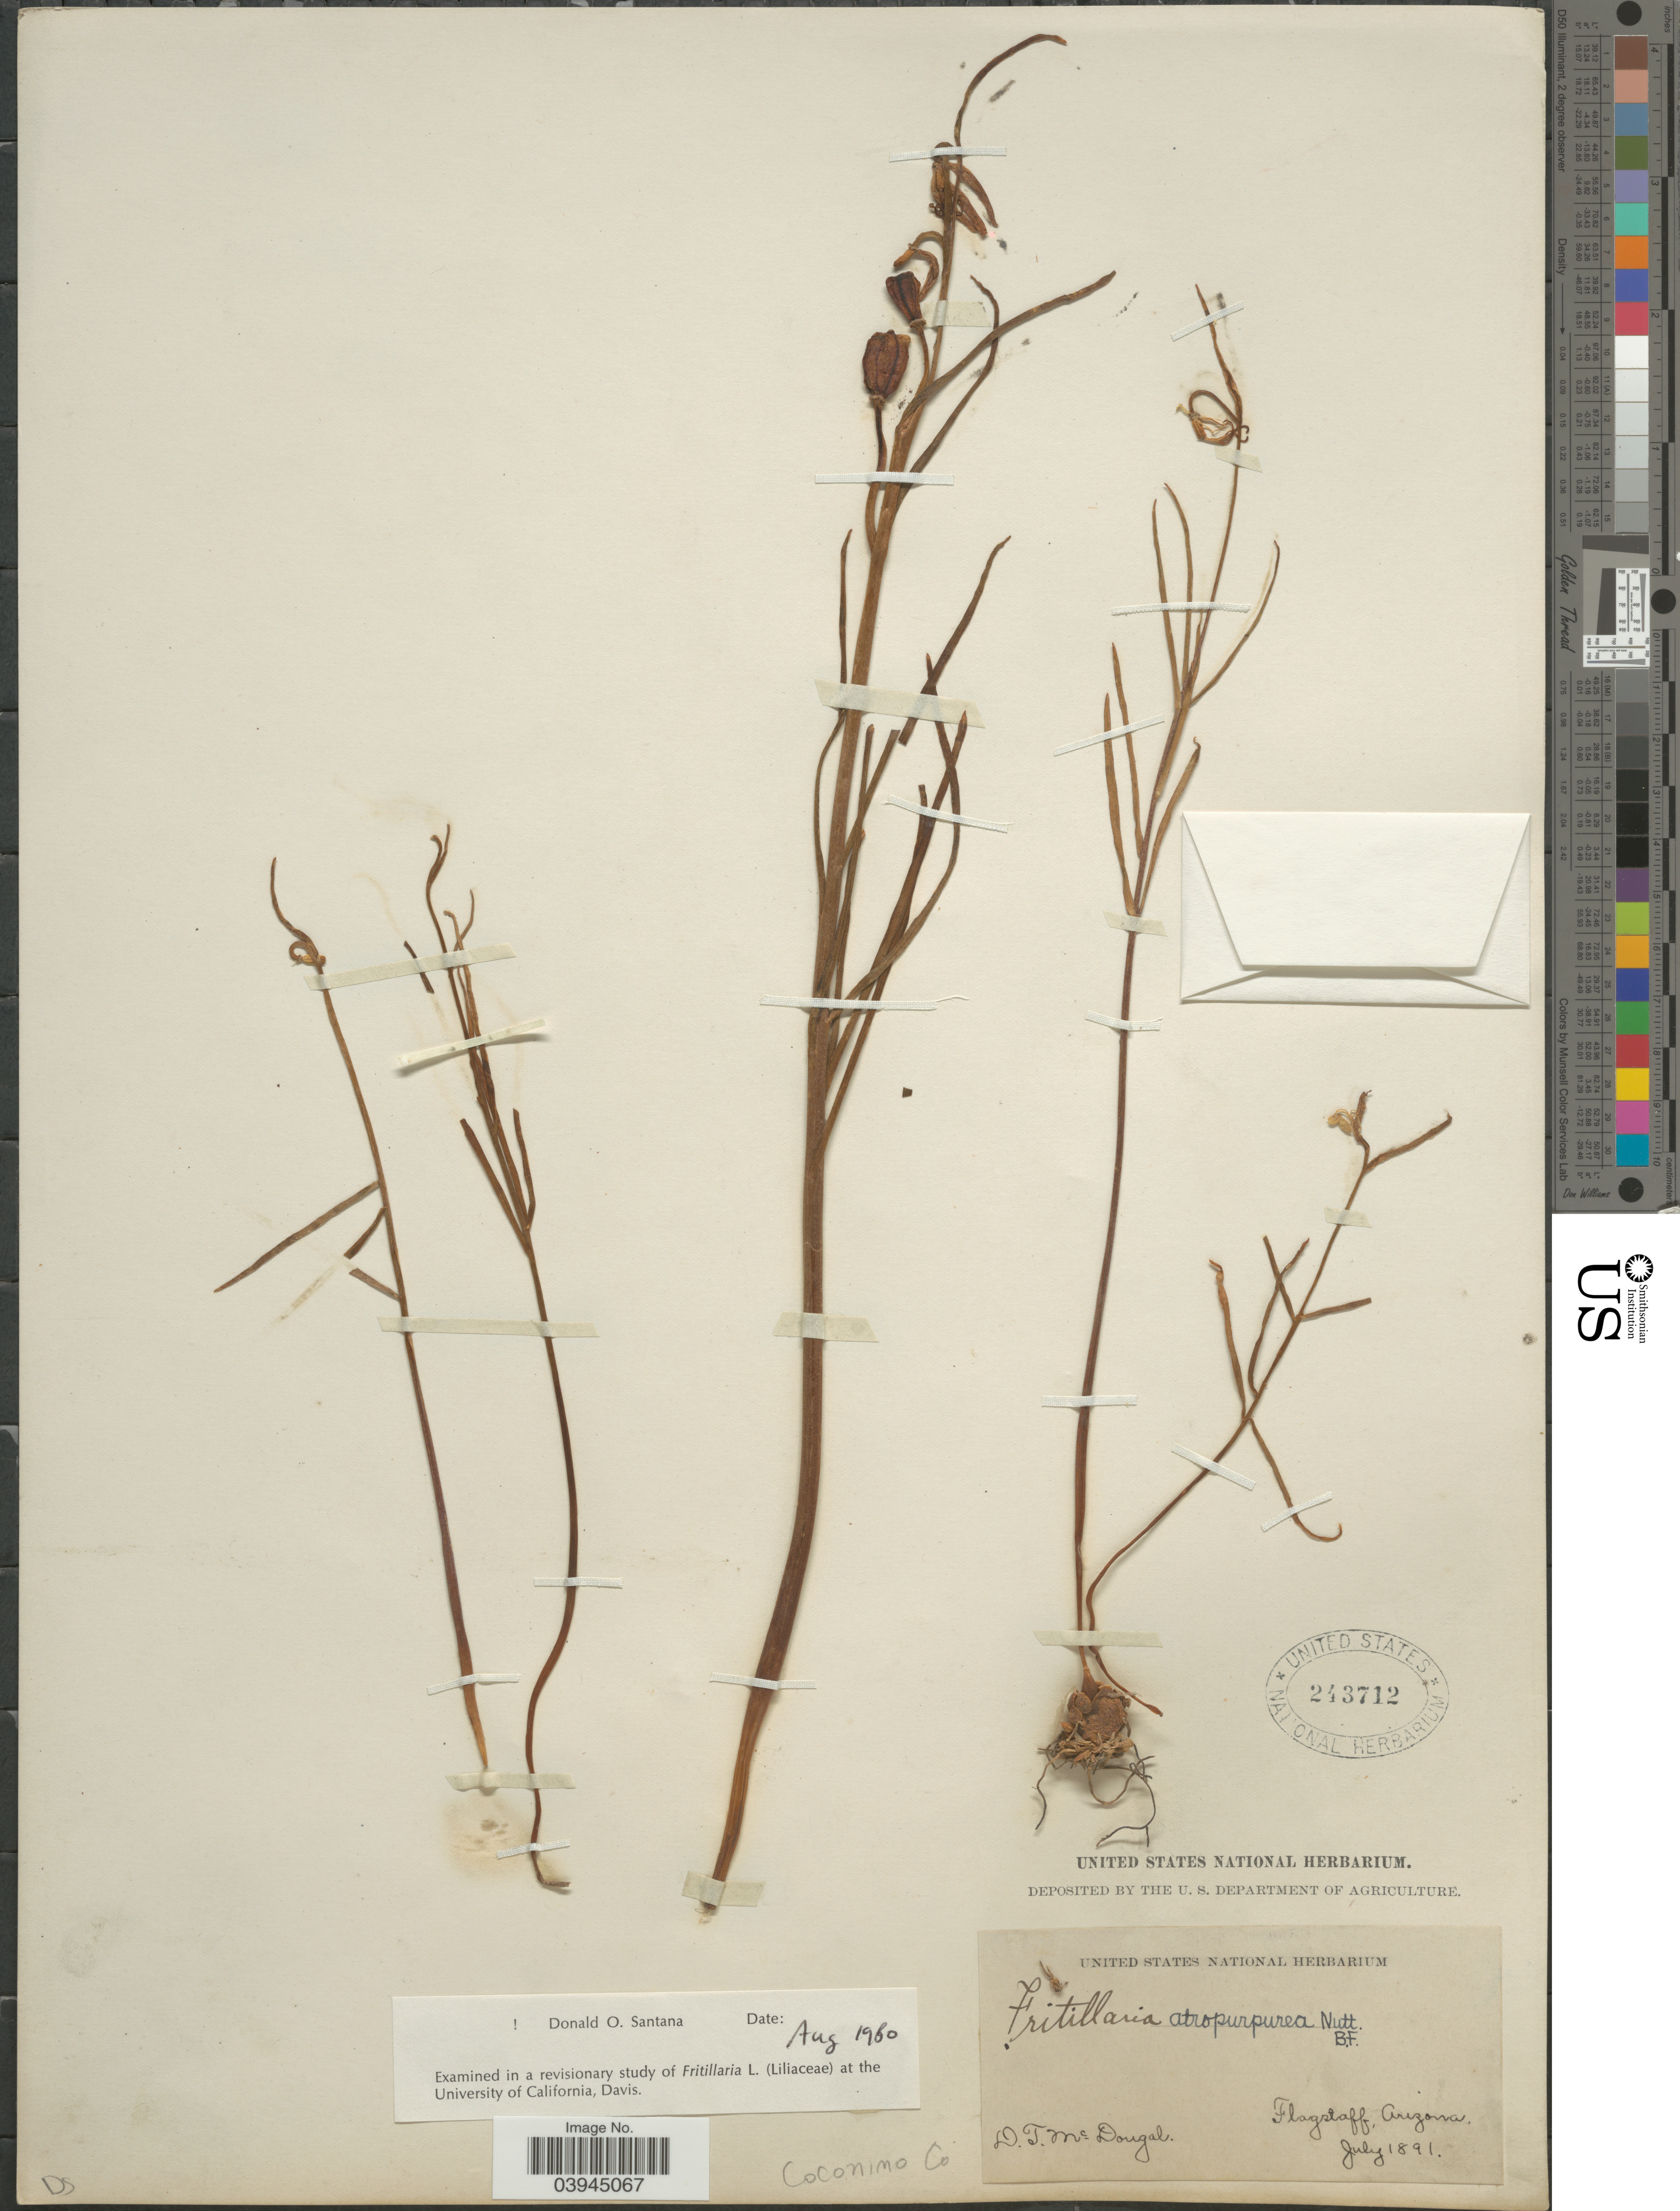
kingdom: Plantae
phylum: Tracheophyta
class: Liliopsida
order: Liliales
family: Liliaceae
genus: Fritillaria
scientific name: Fritillaria atropurpurea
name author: Nutt.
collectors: D. McDougal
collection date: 1891-07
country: United States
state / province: Arizona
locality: Flagstaff. Coconino Co.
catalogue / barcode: US 243712